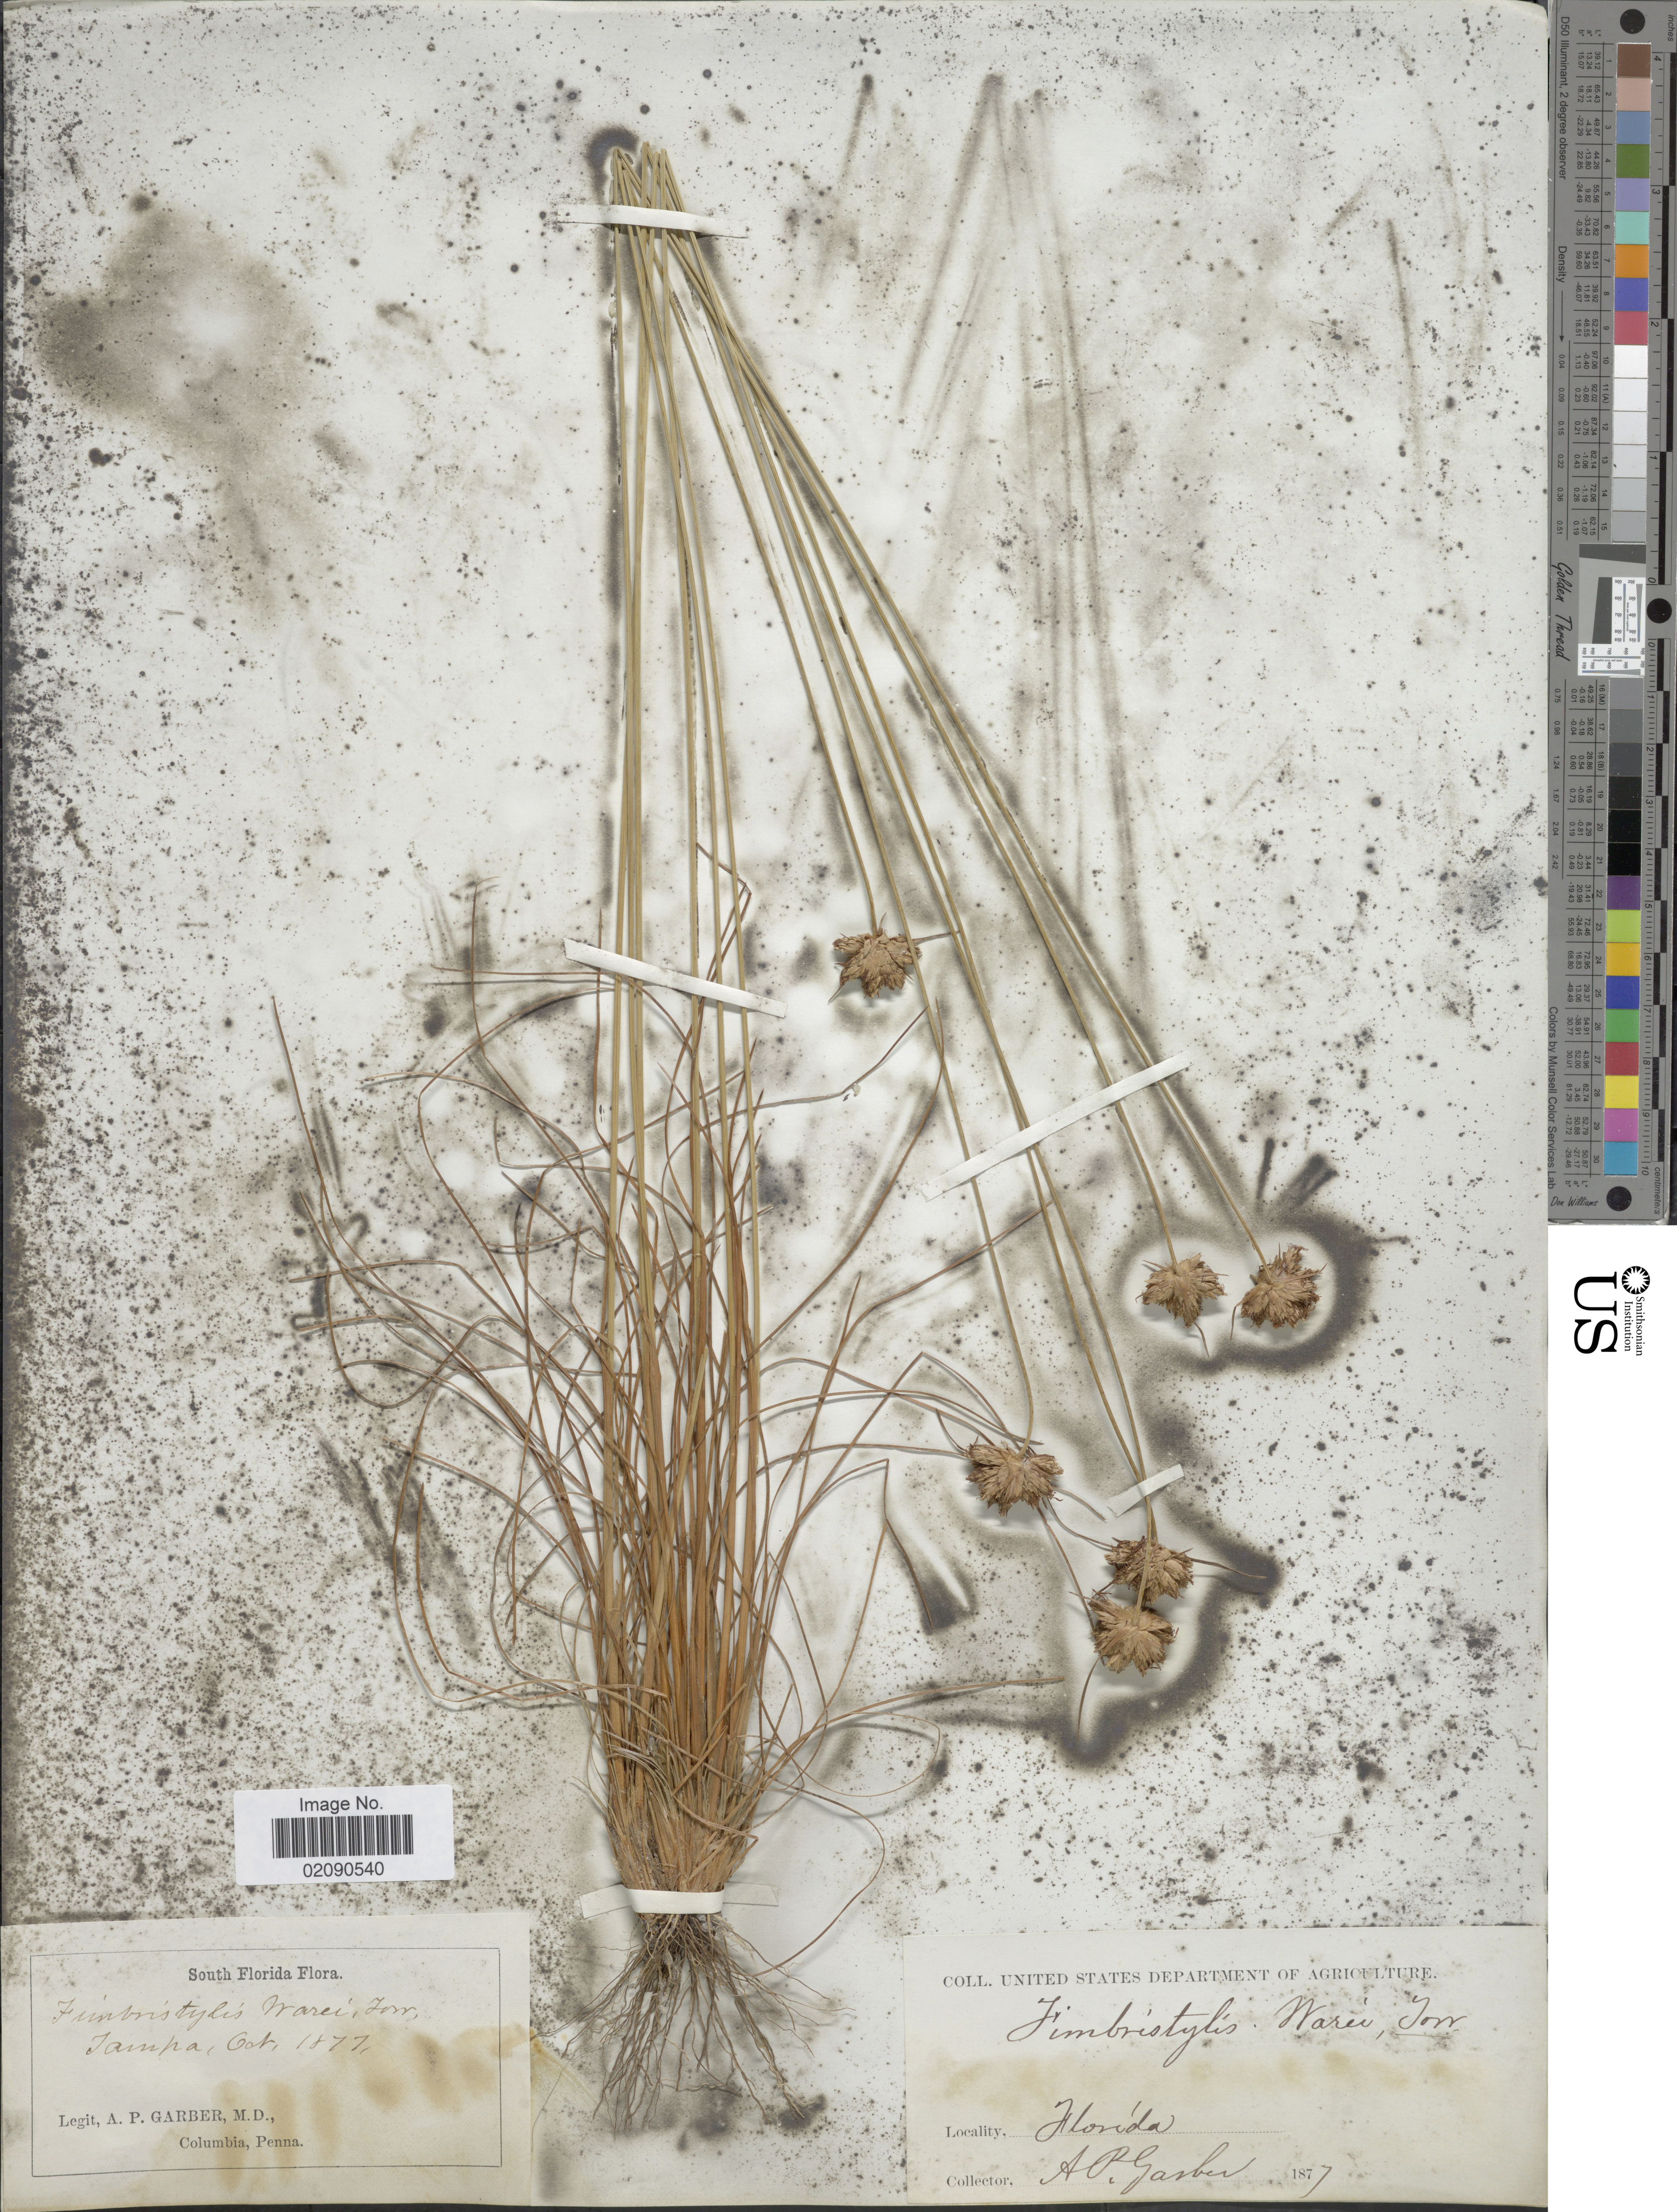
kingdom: Plantae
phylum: Tracheophyta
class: Liliopsida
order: Poales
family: Cyperaceae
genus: Bulbostylis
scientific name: Bulbostylis warei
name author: (Torr.) C.B. Clarke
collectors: A. P. Garber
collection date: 1877-10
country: United States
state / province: Florida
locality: South Florida, Jampa